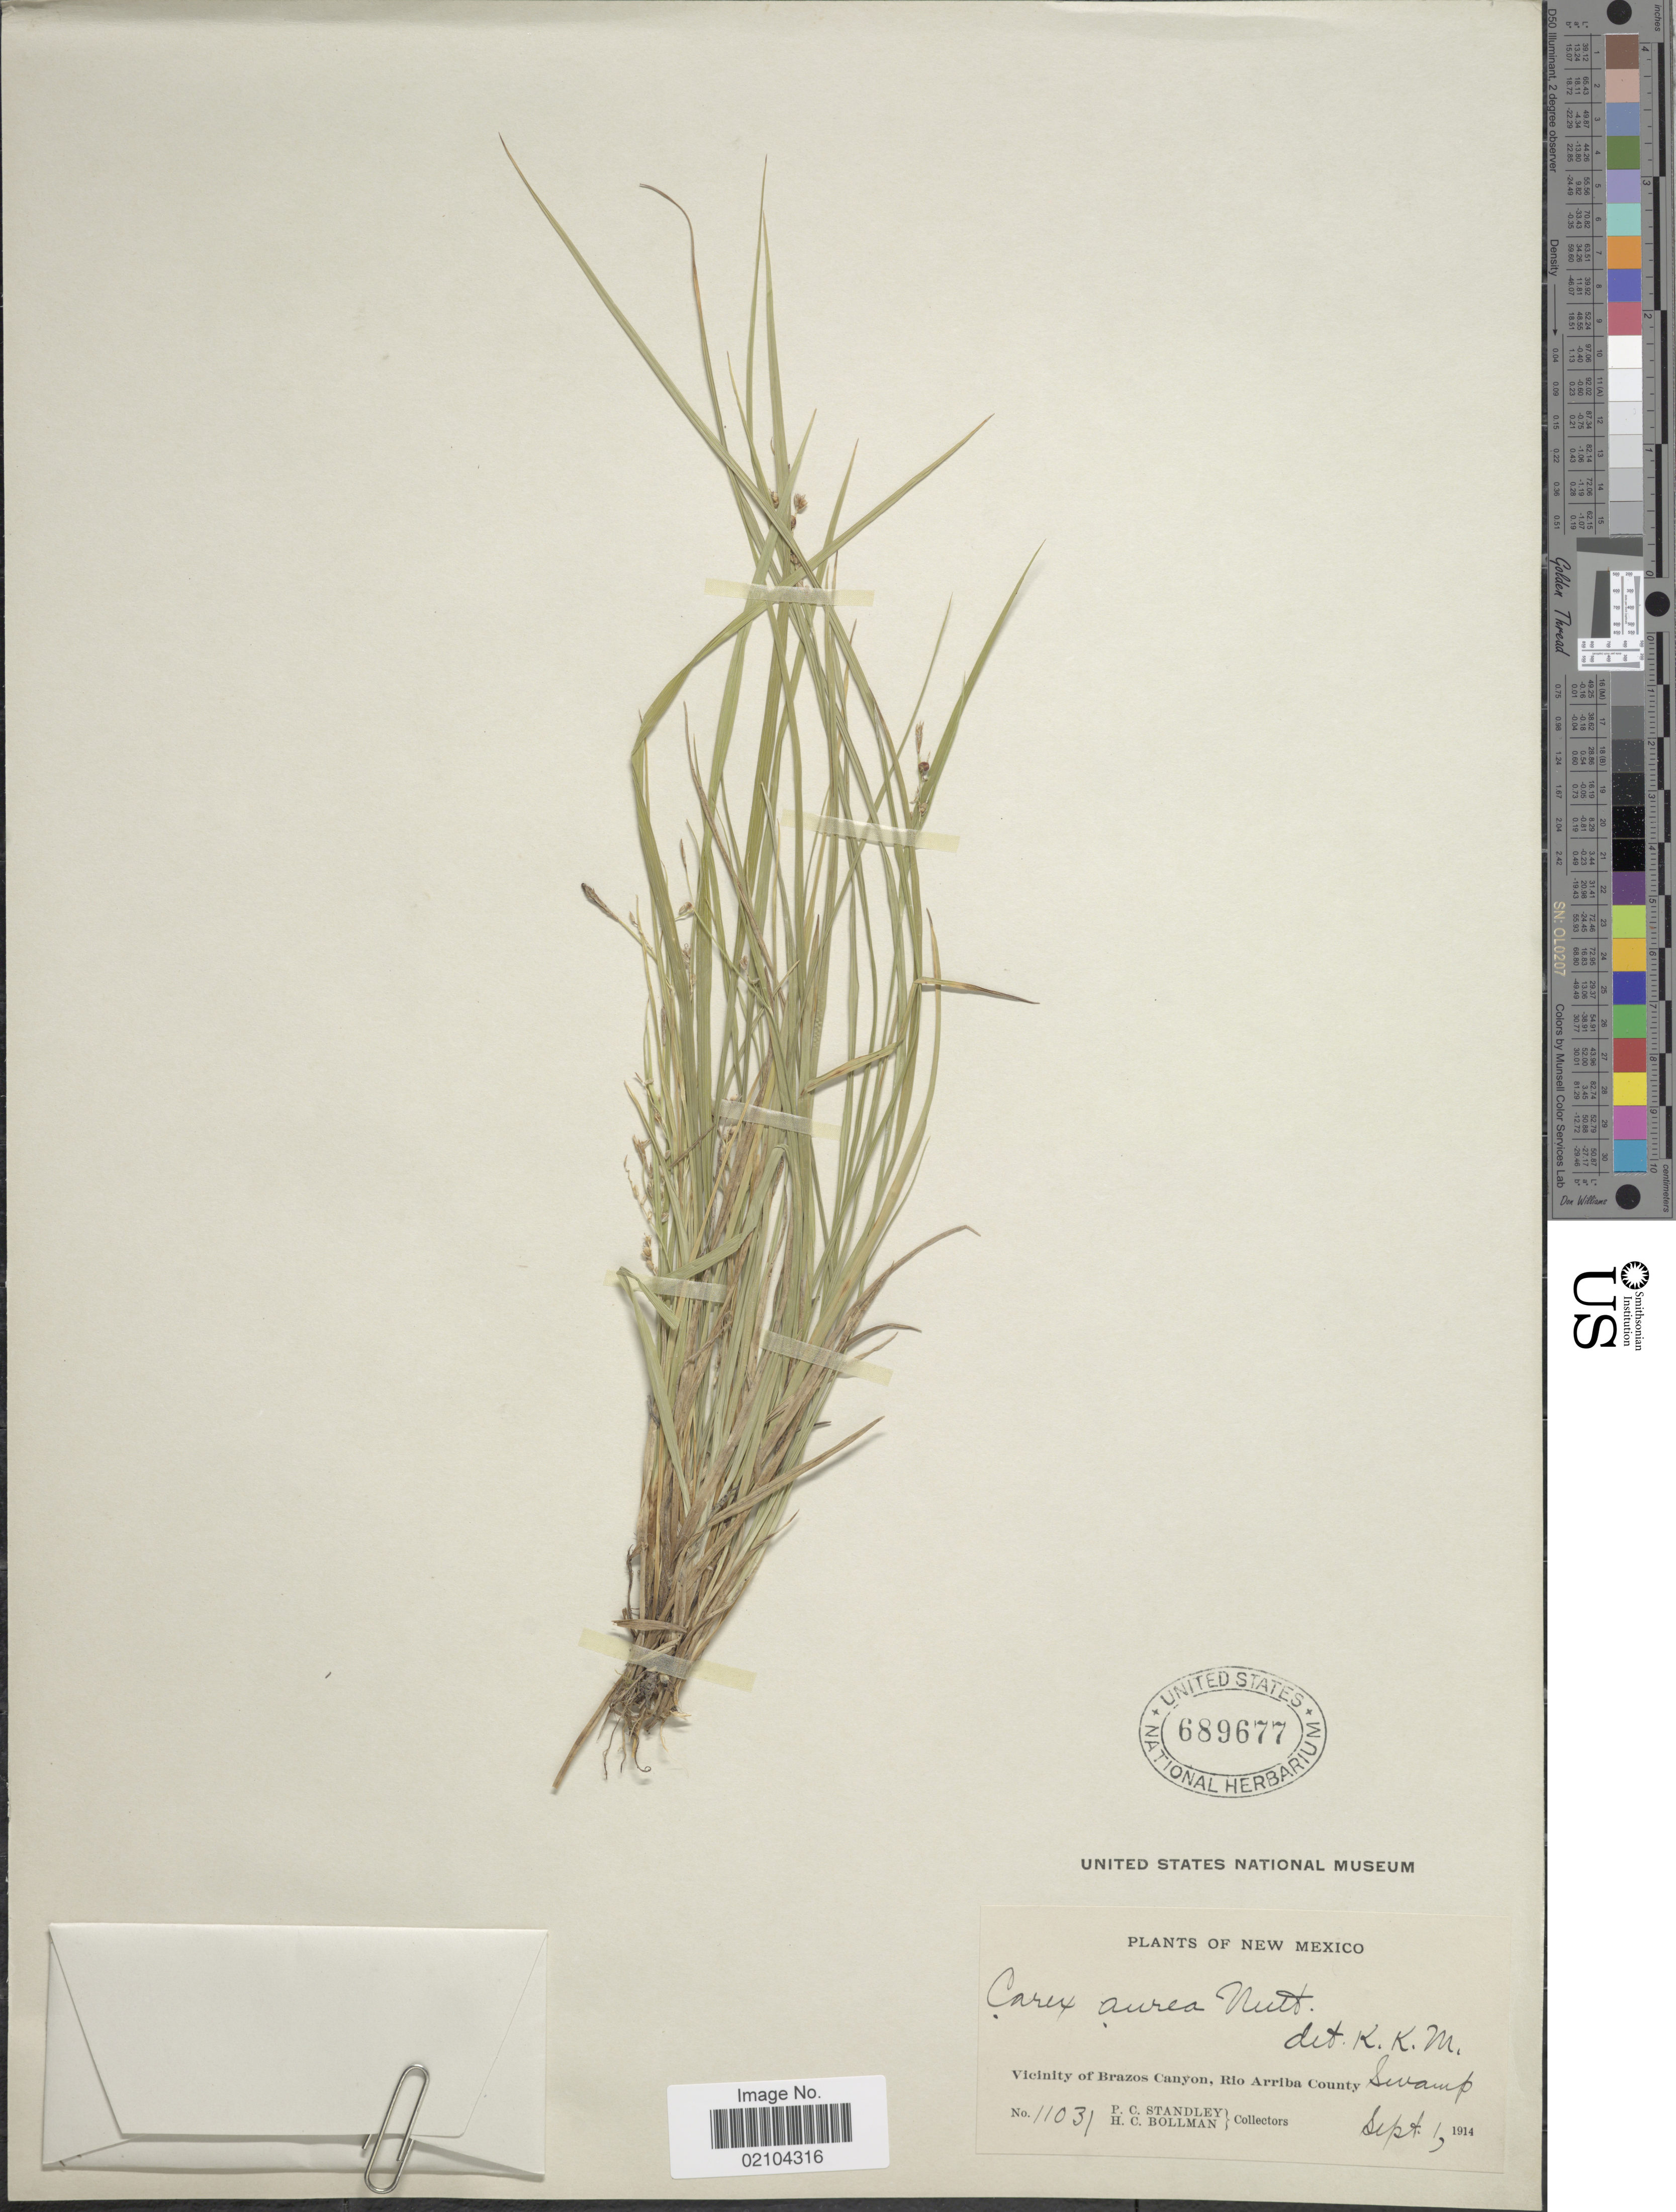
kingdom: Plantae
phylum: Tracheophyta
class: Liliopsida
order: Poales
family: Cyperaceae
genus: Carex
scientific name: Carex aurea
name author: Nutt.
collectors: P. C. Standley & H. C. Bollman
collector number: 11031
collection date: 1914-09-01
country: United States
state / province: New Mexico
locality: Vicinity of Brazos Canyon, Rio Ariiba County Swamp.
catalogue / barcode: US 689677